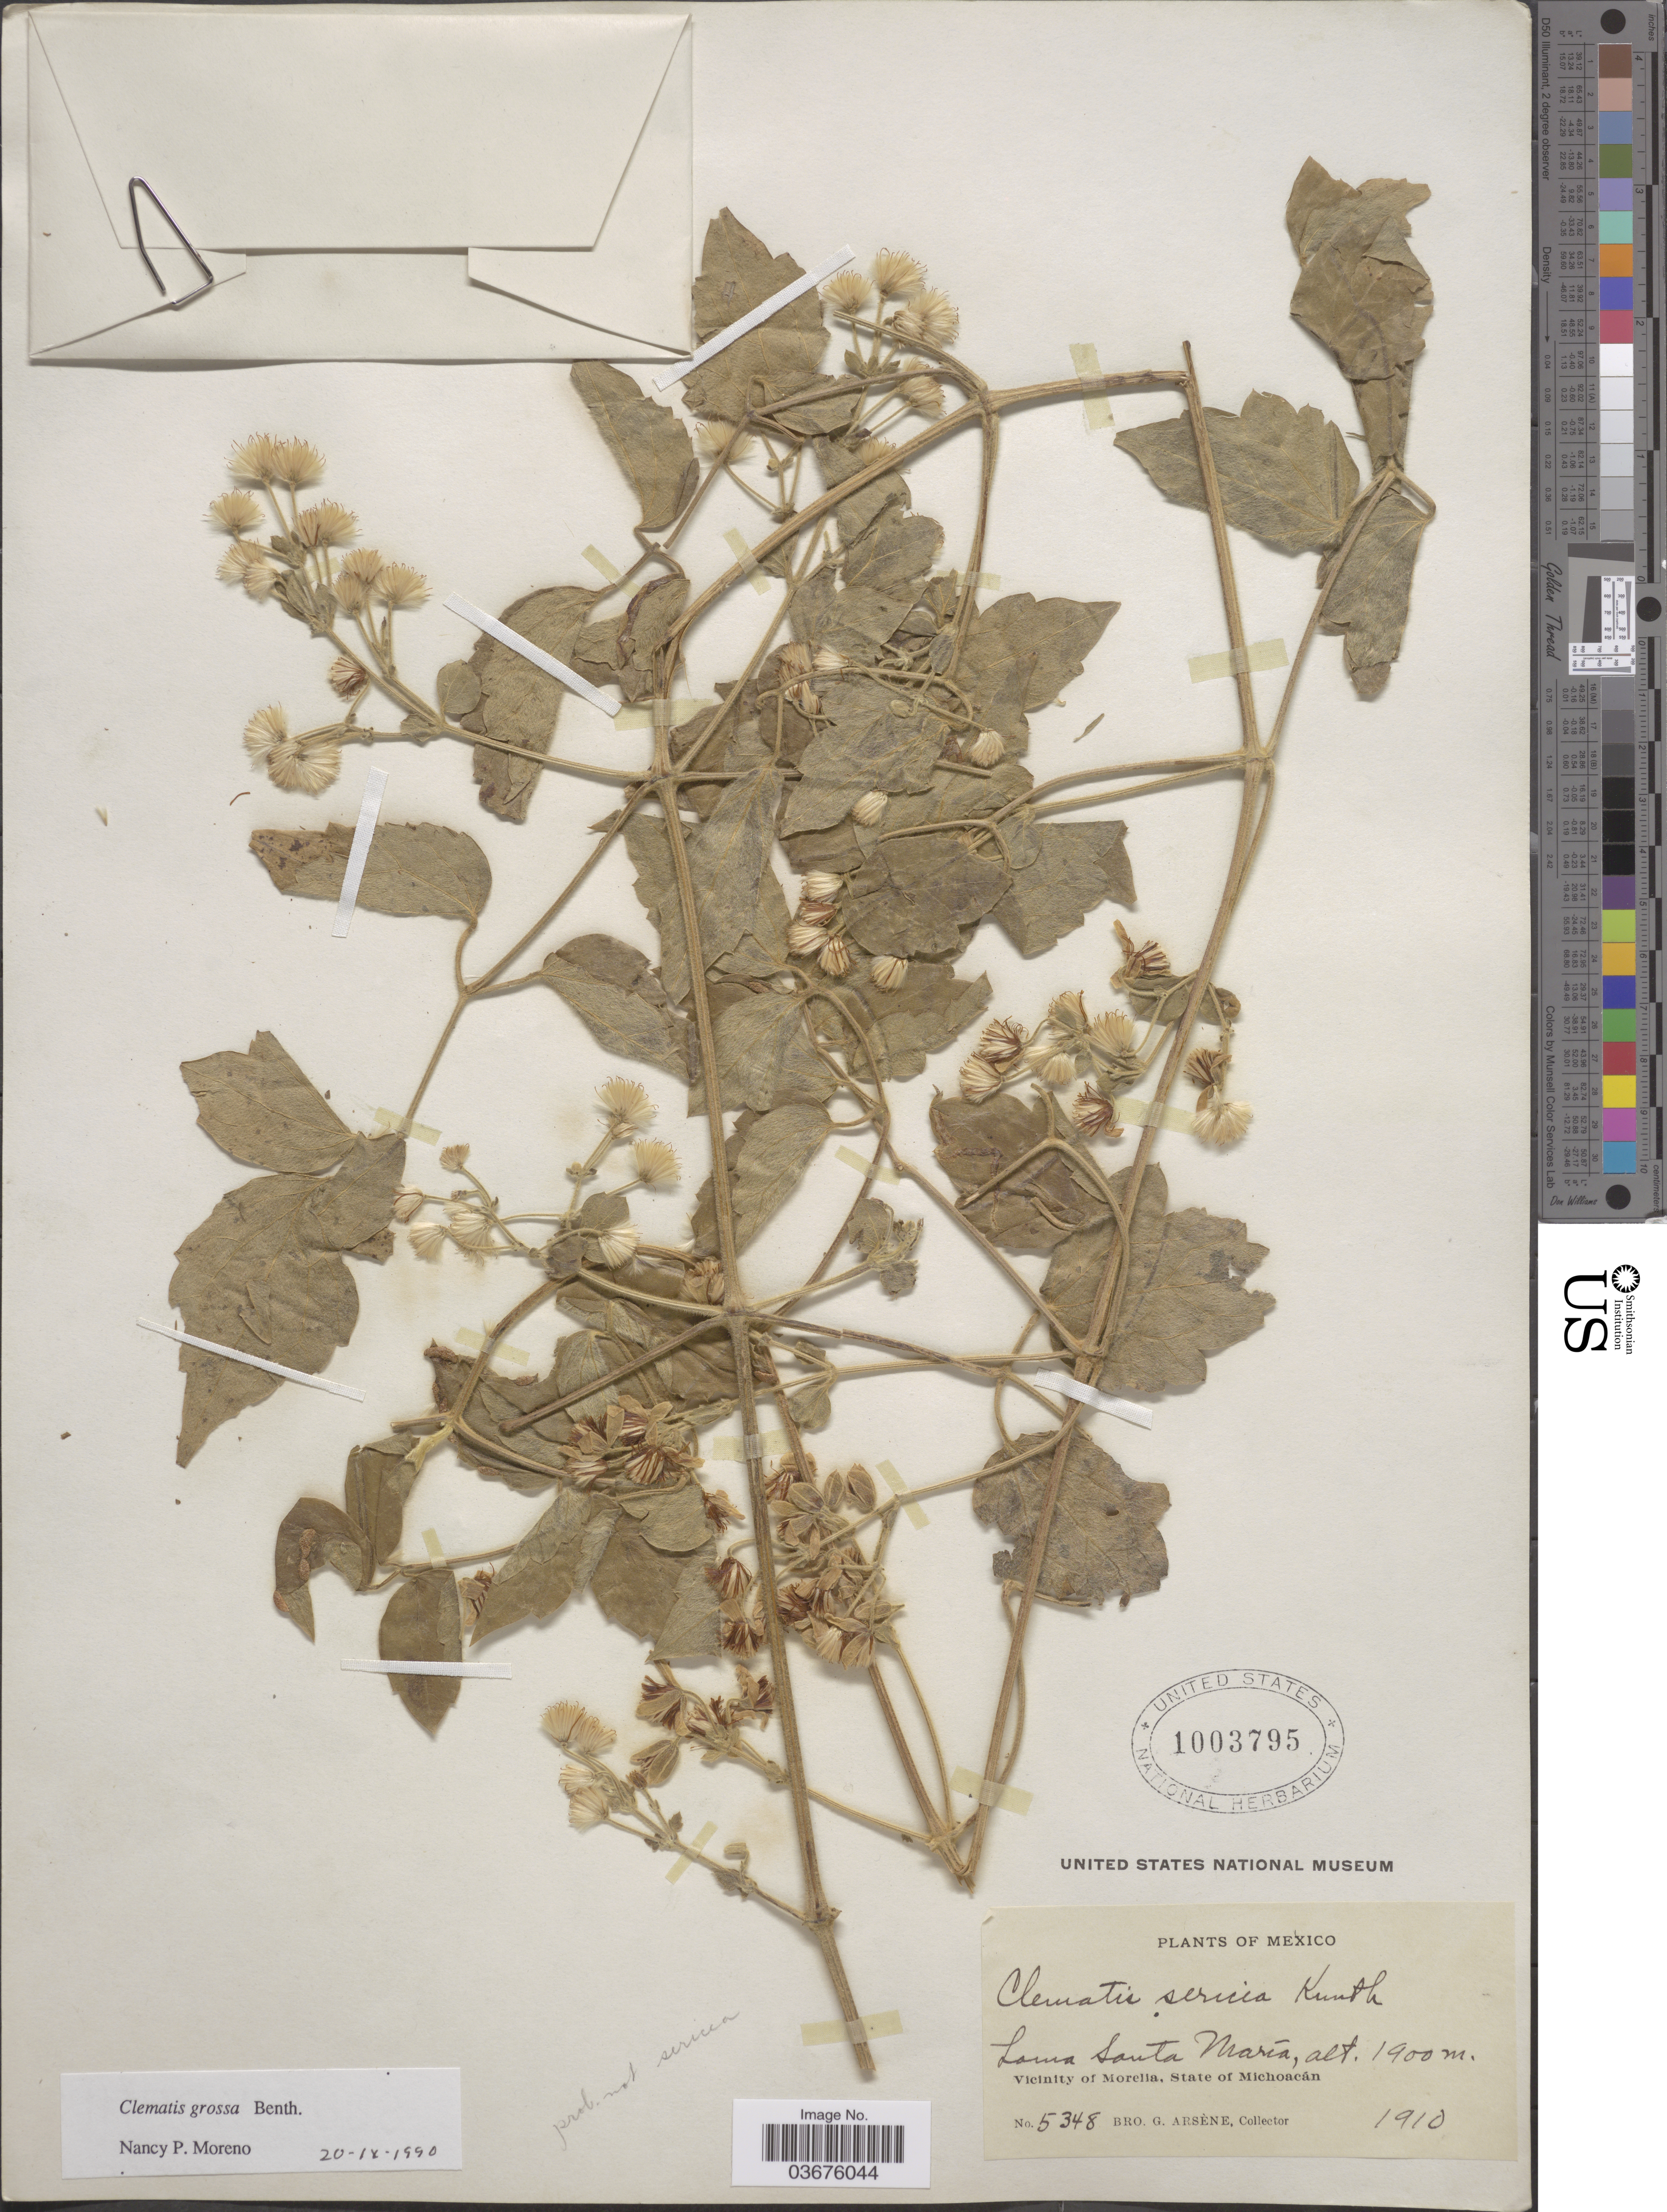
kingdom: Plantae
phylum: Tracheophyta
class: Magnoliopsida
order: Ranunculales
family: Ranunculaceae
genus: Clematis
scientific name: Clematis grossa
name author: Benth.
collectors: Bro. G. Arsène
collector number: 5348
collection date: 1910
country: Mexico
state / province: Michoacán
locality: Loma Santa María. Vicinity of Morelia.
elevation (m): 1900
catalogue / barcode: US 1003795